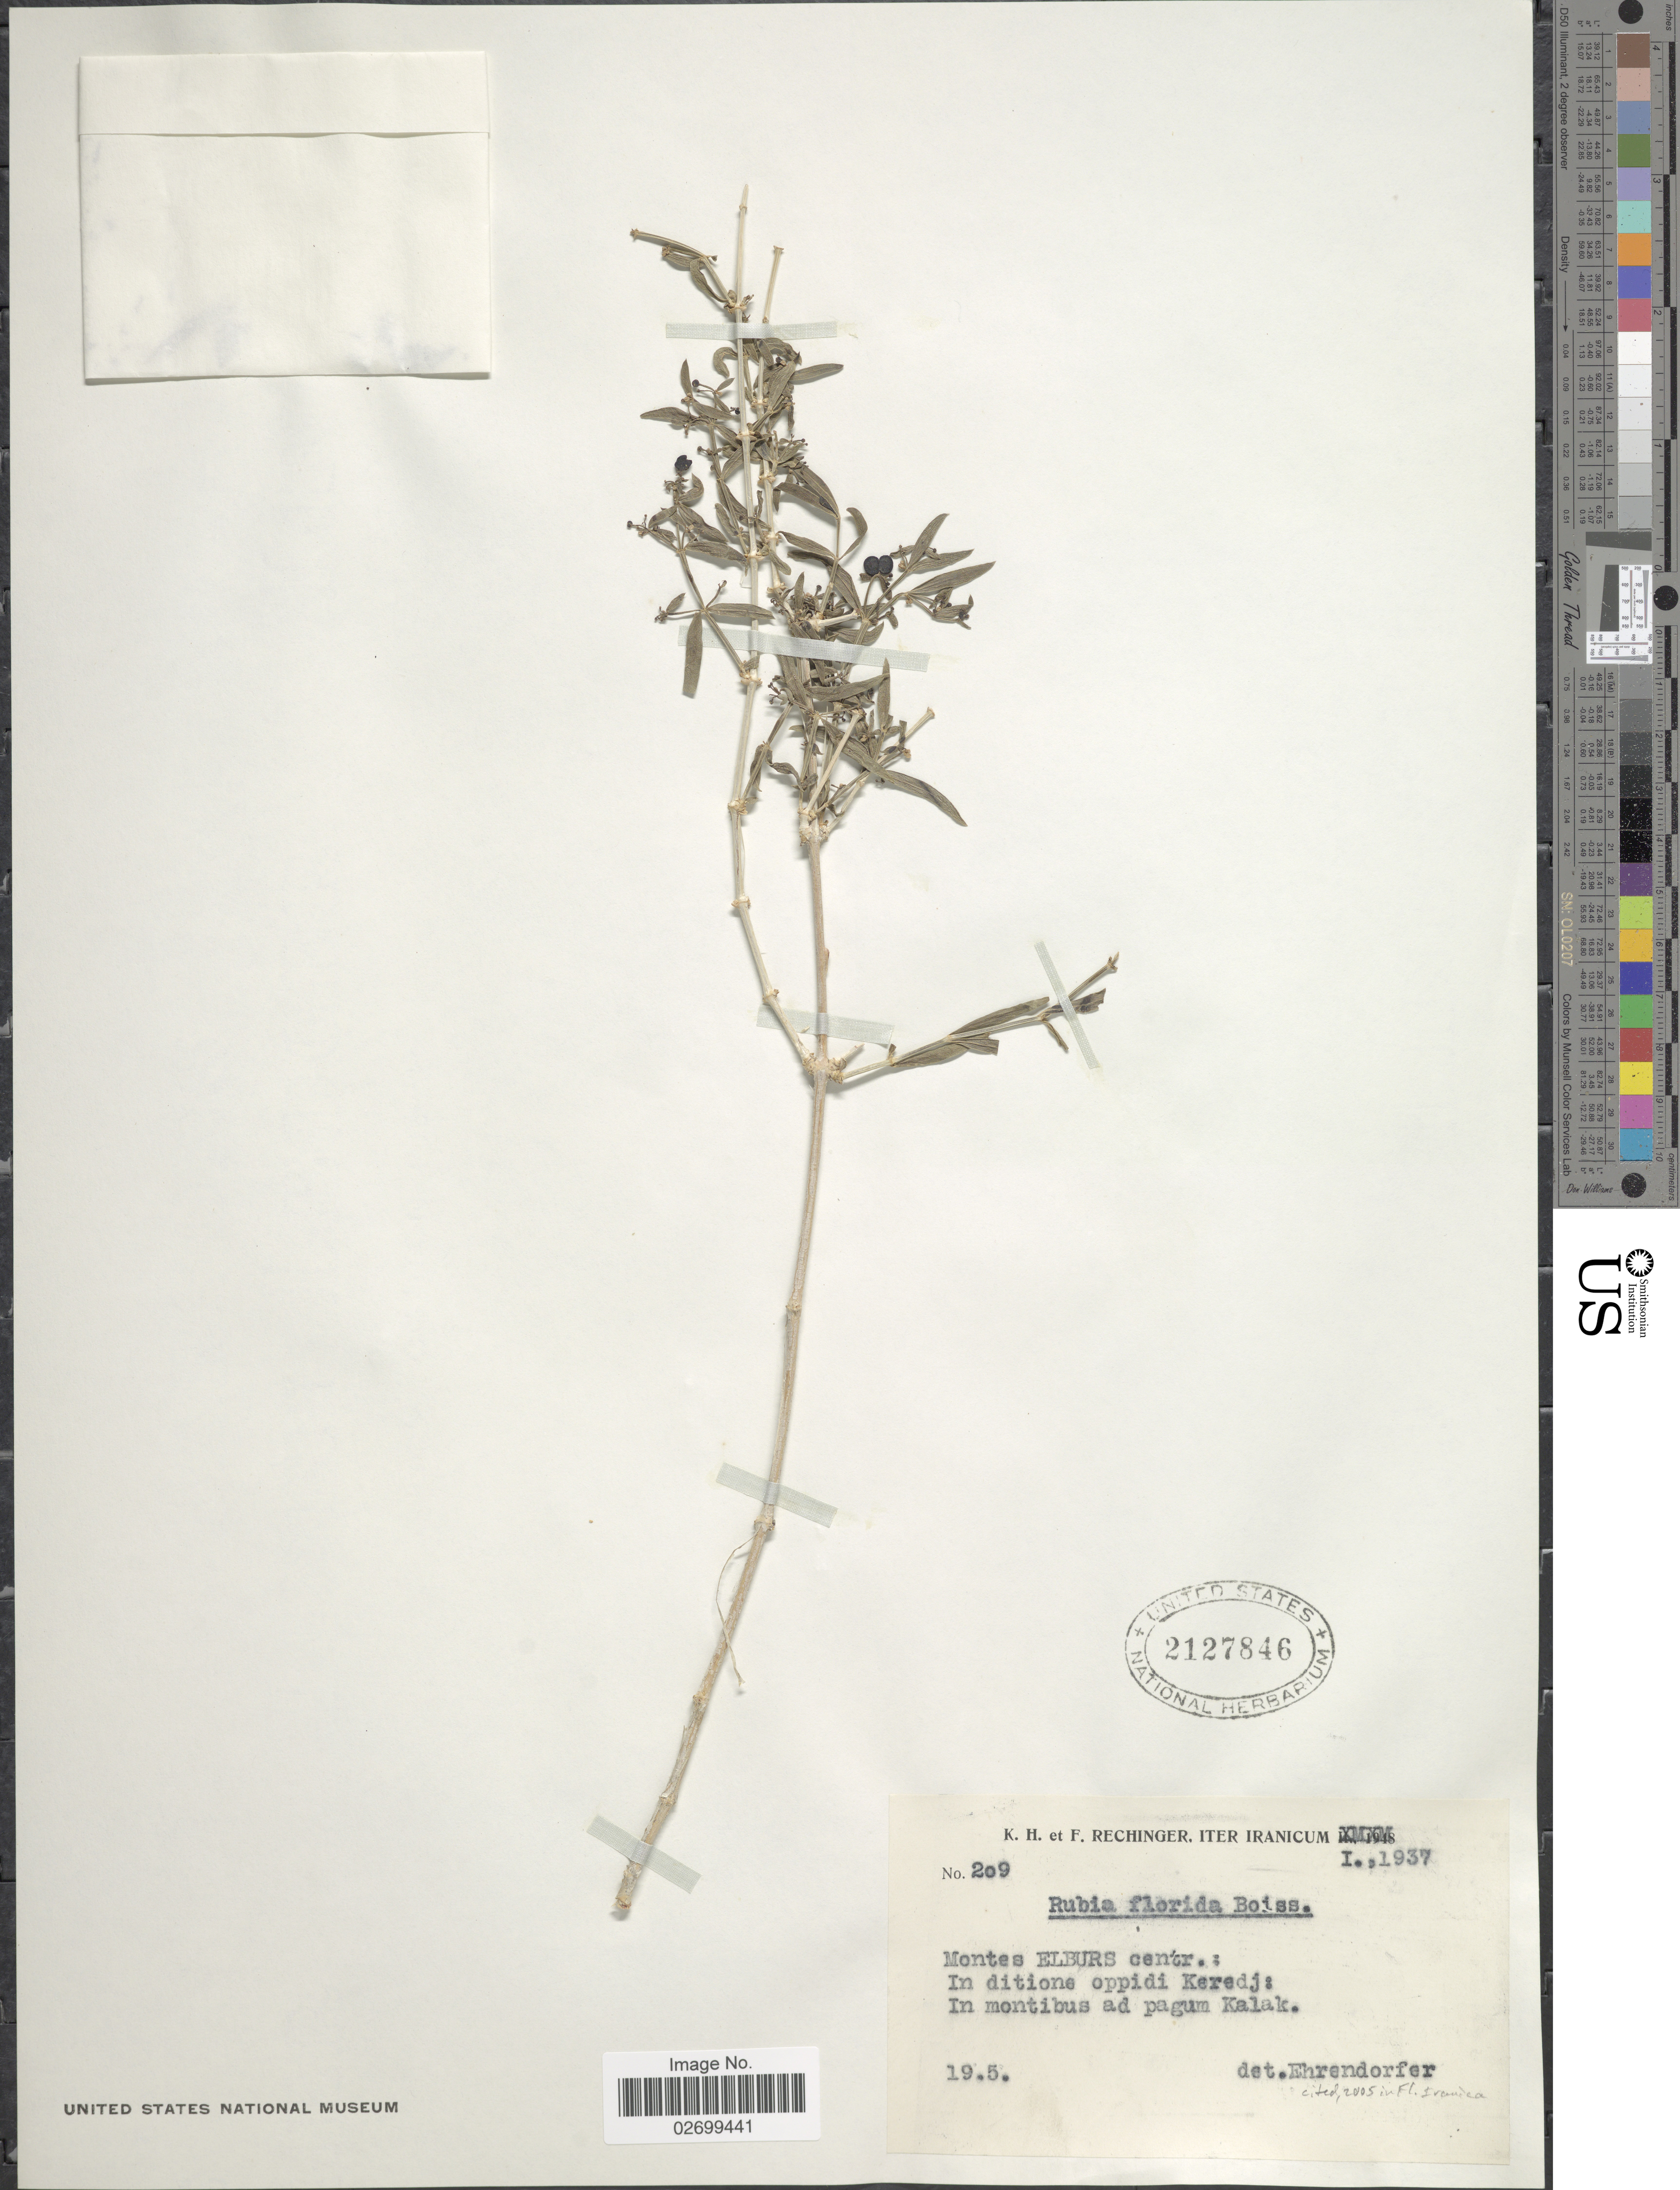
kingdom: Plantae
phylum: Tracheophyta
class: Magnoliopsida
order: Gentianales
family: Rubiaceae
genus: Rubia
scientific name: Rubia florida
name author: Boiss.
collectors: K. H. Rechinger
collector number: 209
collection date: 1937-05-19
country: Iran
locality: Montes Elburs centr.; in ditione oppidi Keredj, in montibus ad pagum Kalak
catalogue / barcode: US 2127846